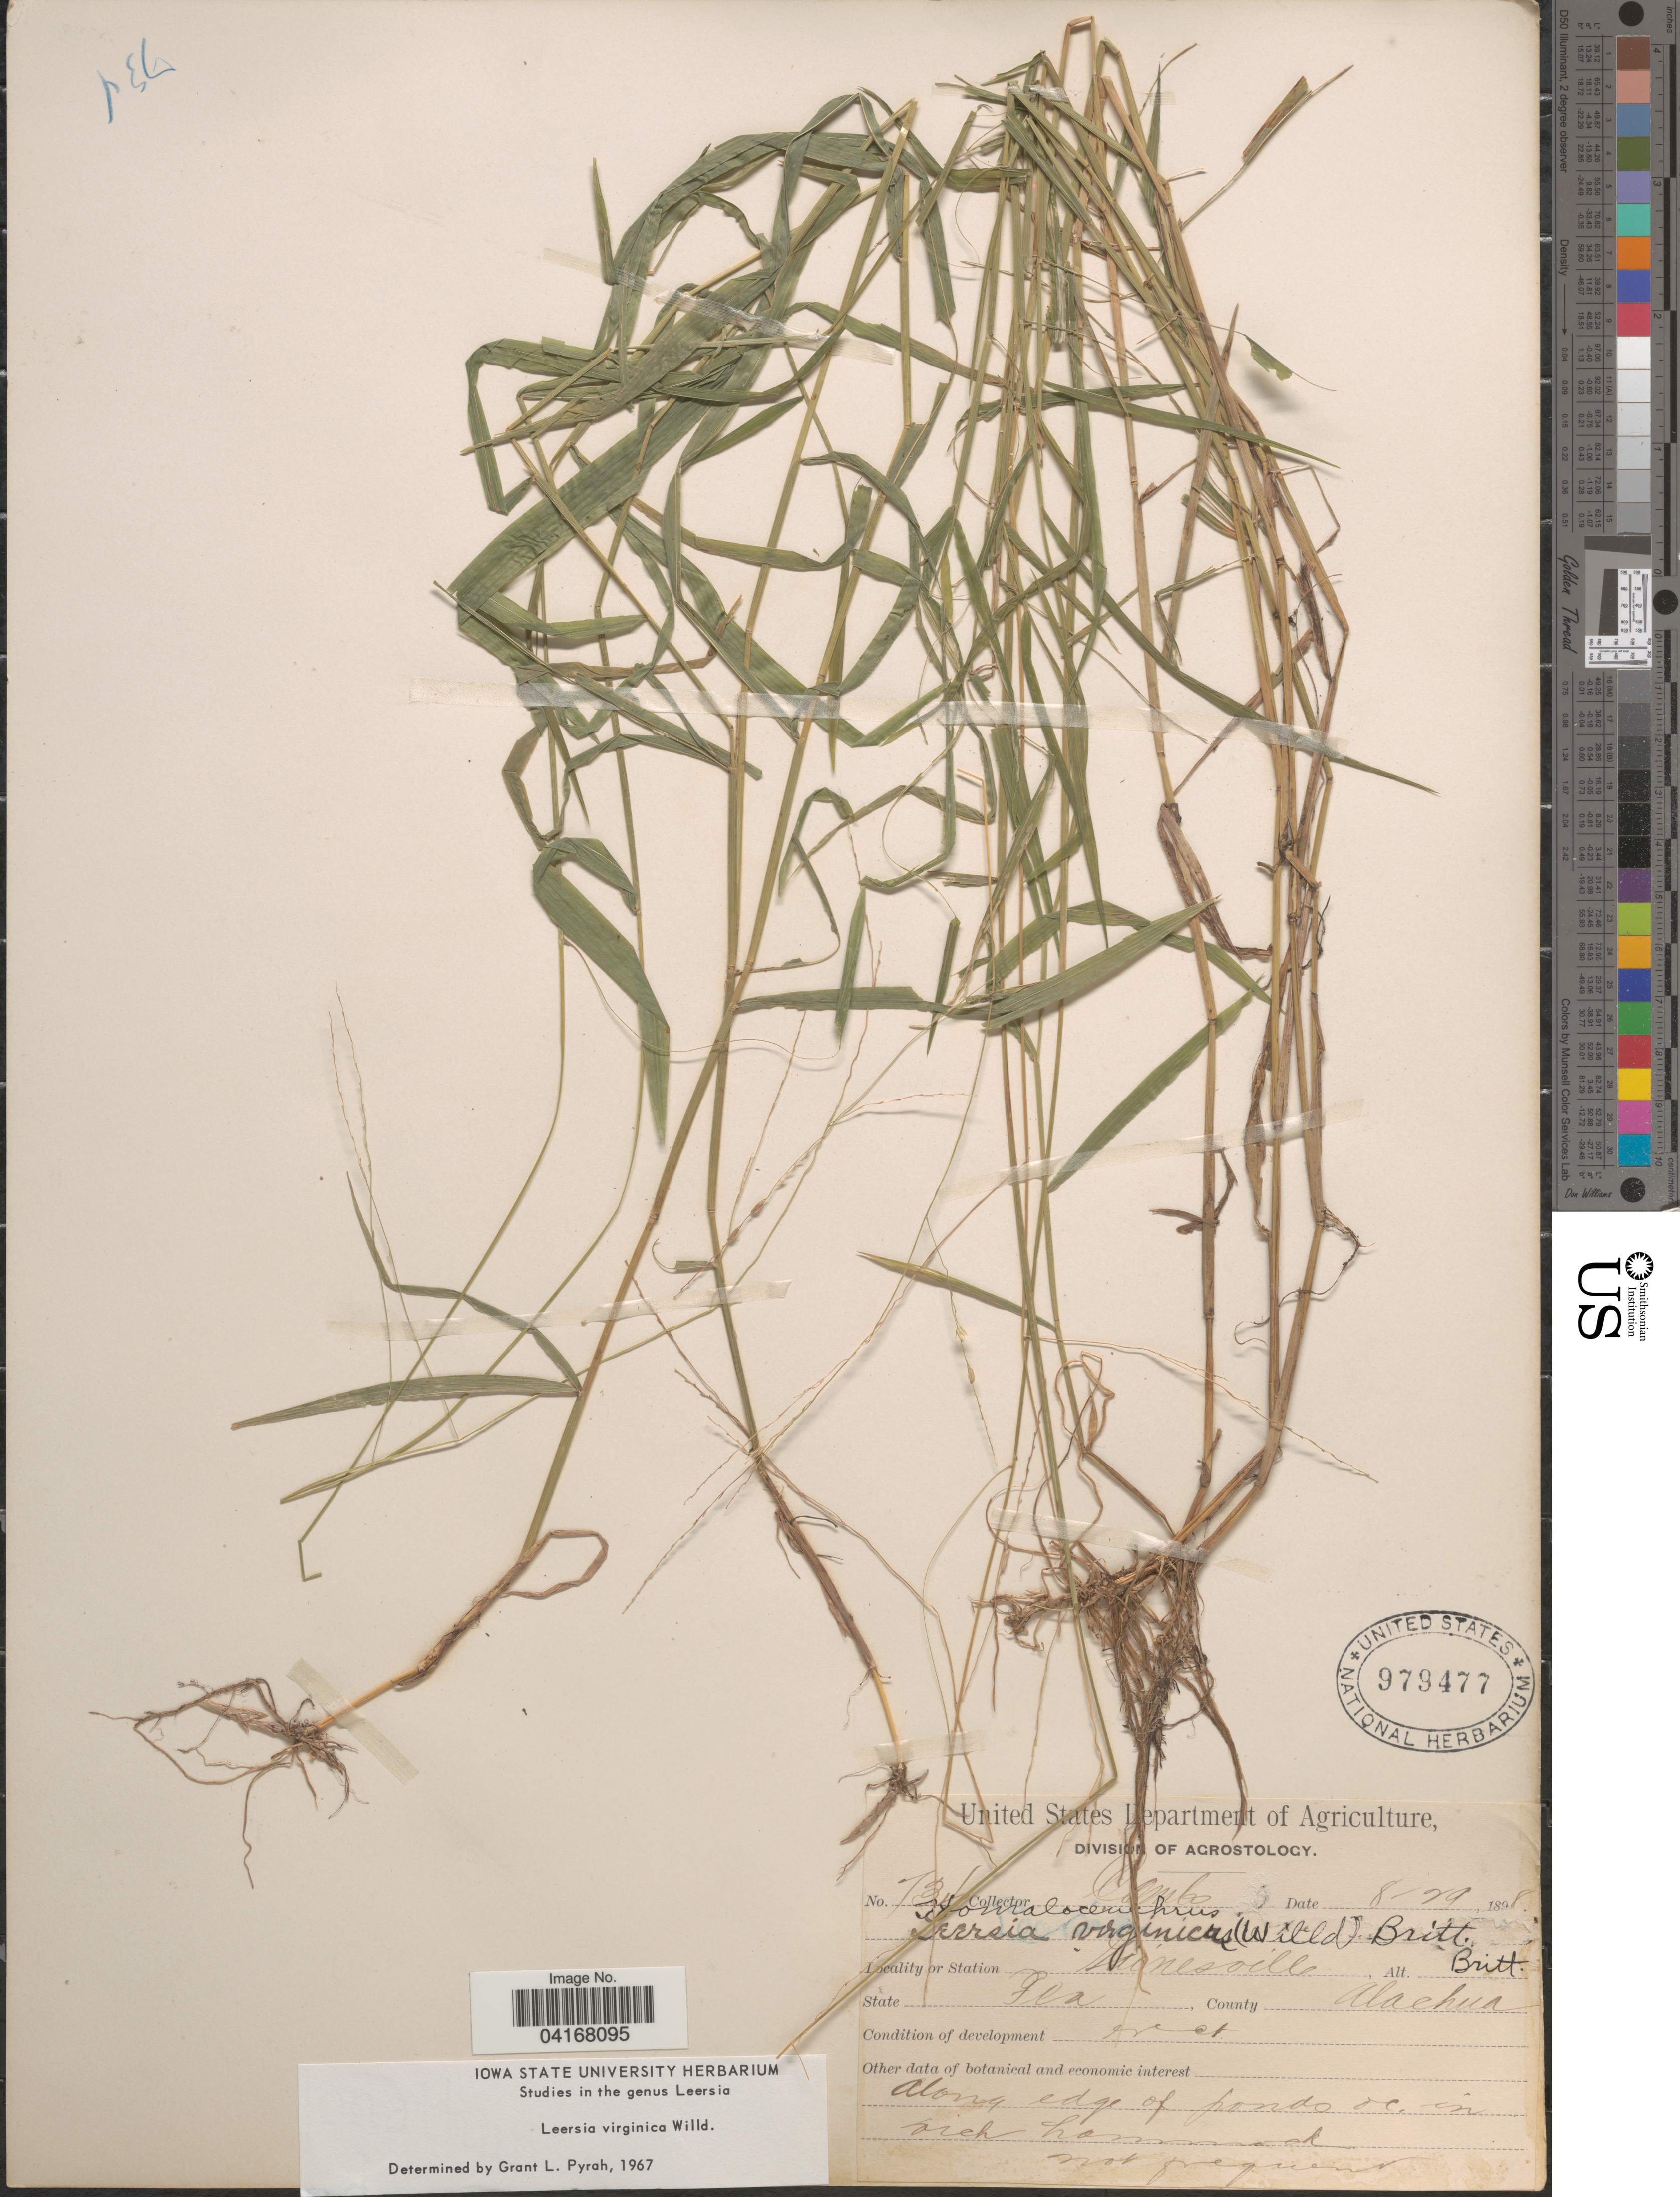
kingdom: Plantae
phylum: Tracheophyta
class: Liliopsida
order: Poales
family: Poaceae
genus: Leersia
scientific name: Leersia virginica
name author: Willd.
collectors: -. Combs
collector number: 731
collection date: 1898-08-29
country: United States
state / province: Florida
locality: Gainesville. County Alachua.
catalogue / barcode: US 979477